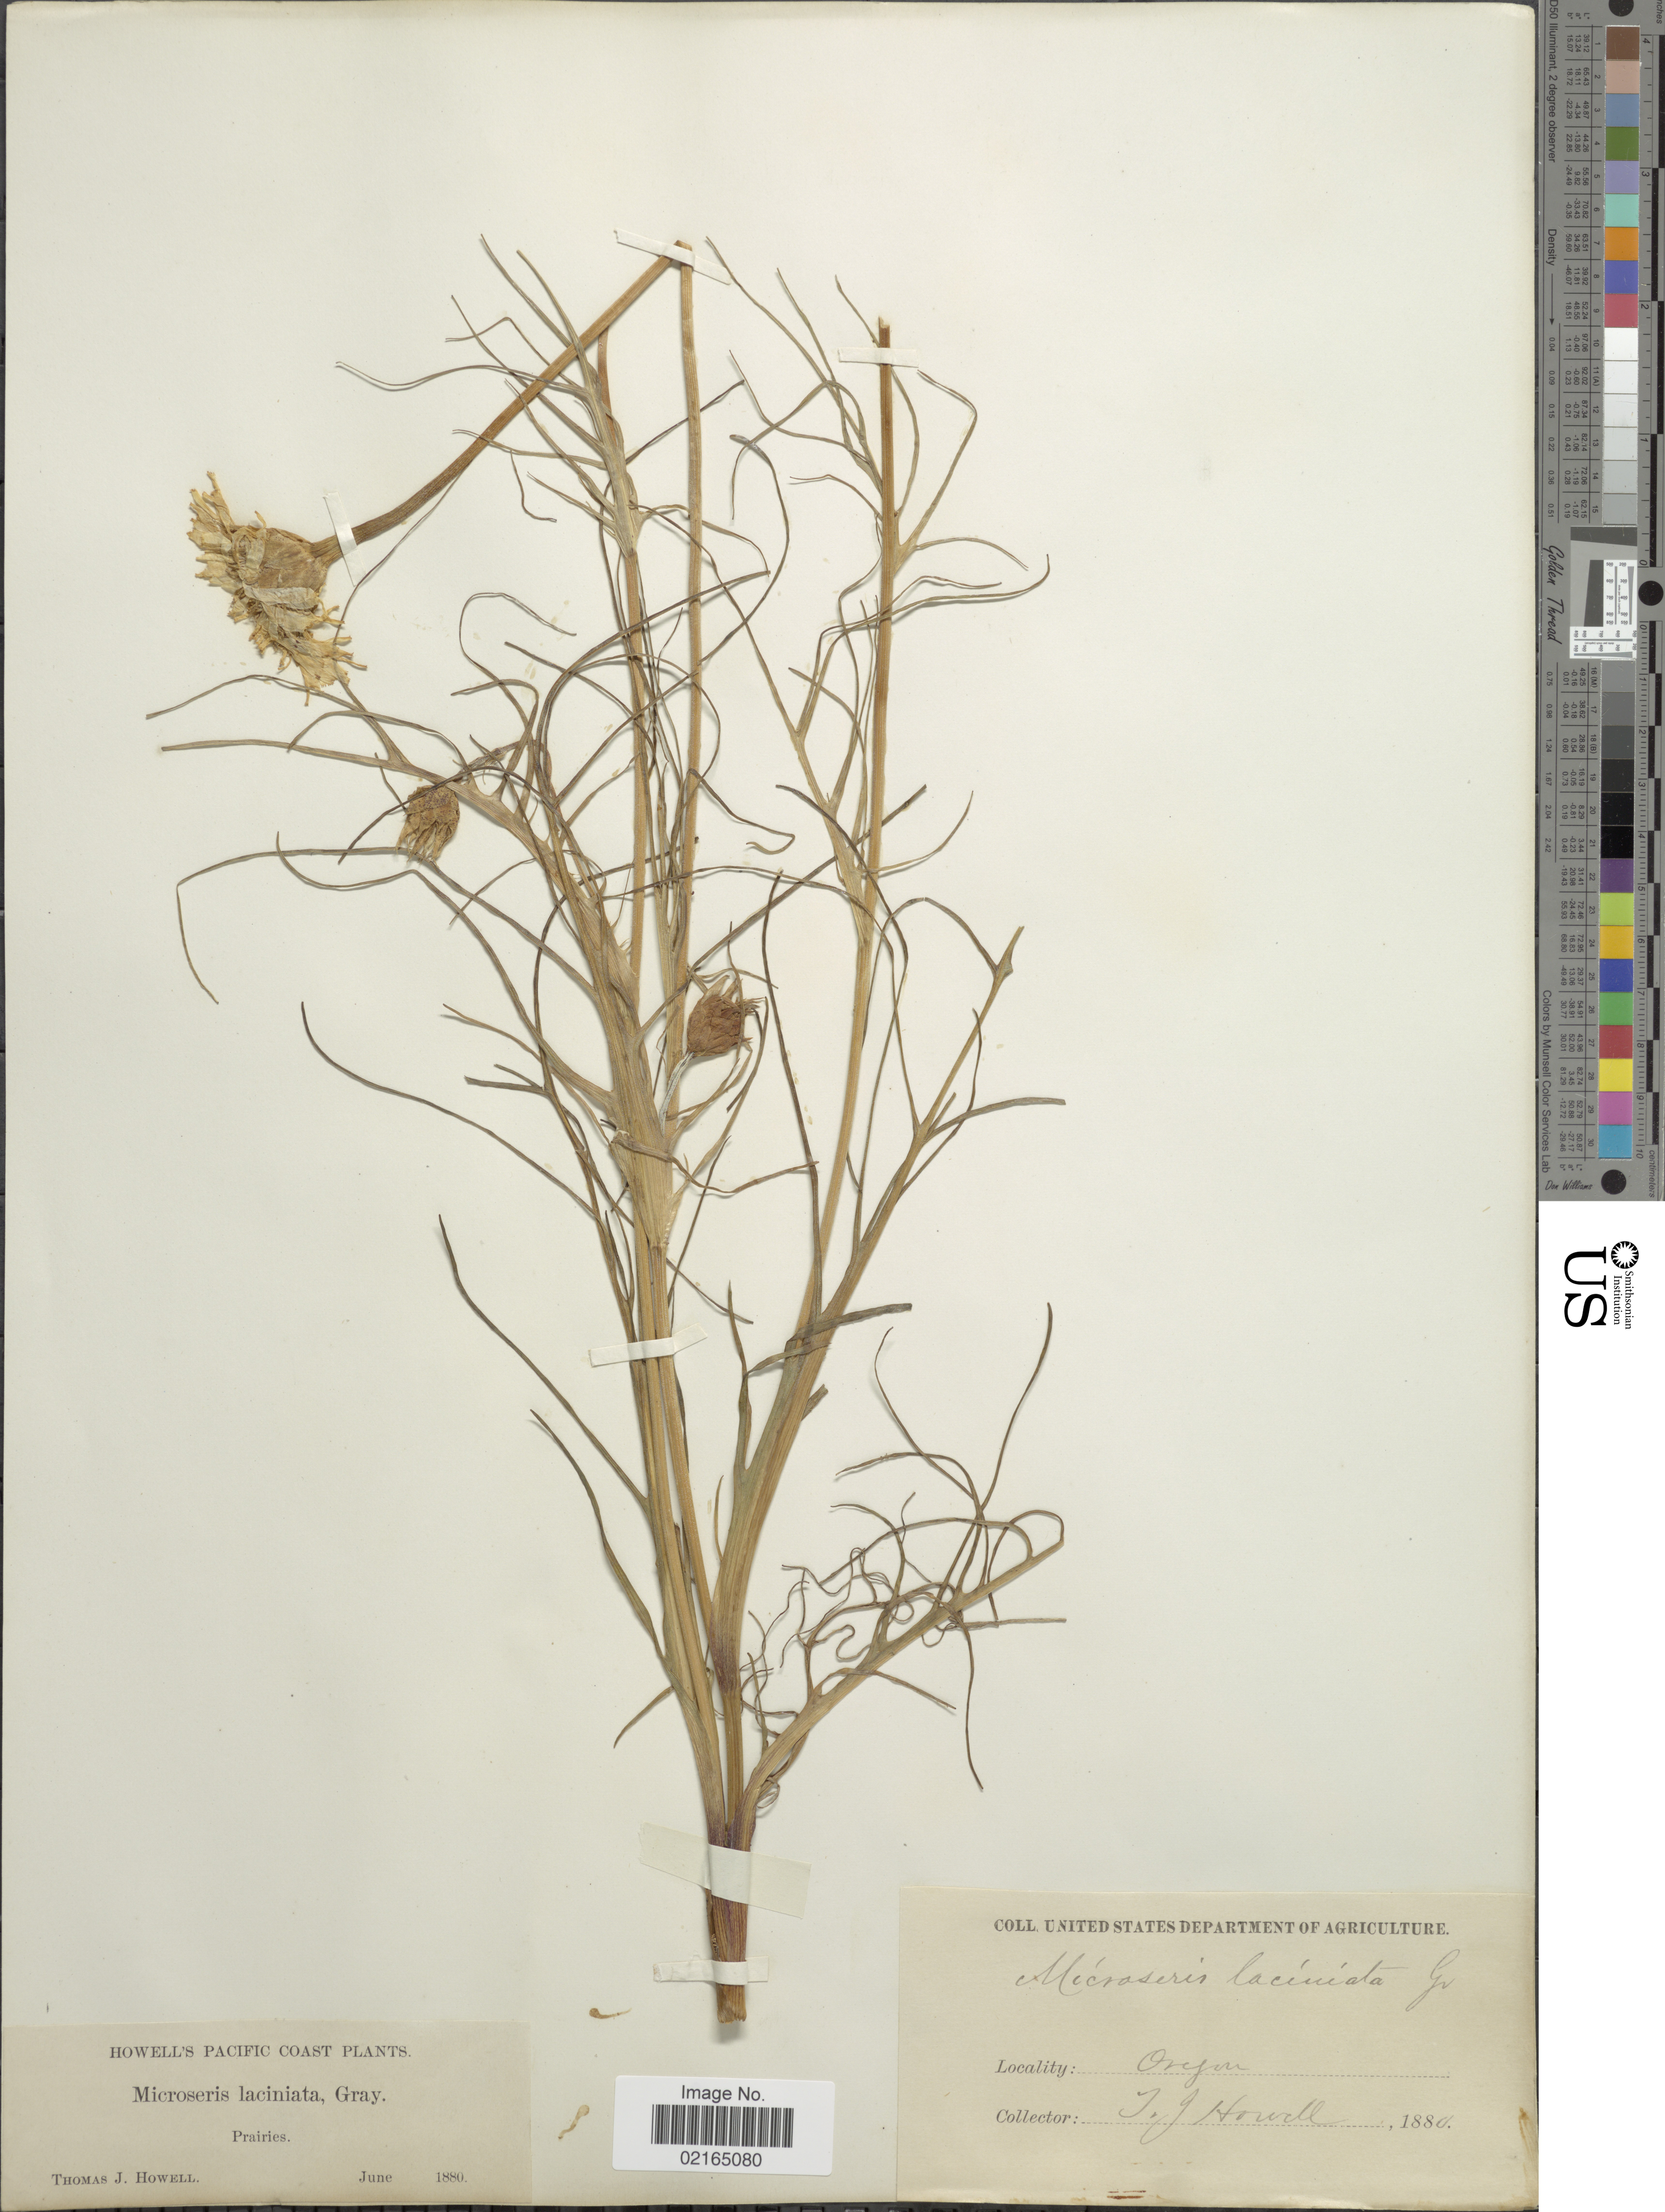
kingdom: Plantae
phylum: Tracheophyta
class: Magnoliopsida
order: Asterales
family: Asteraceae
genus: Microseris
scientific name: Microseris laciniata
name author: (Hook.) Sch. Bip.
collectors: T. J. Howell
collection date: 1880-06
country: United States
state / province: Oregon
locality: Pacific Coast, pairies.